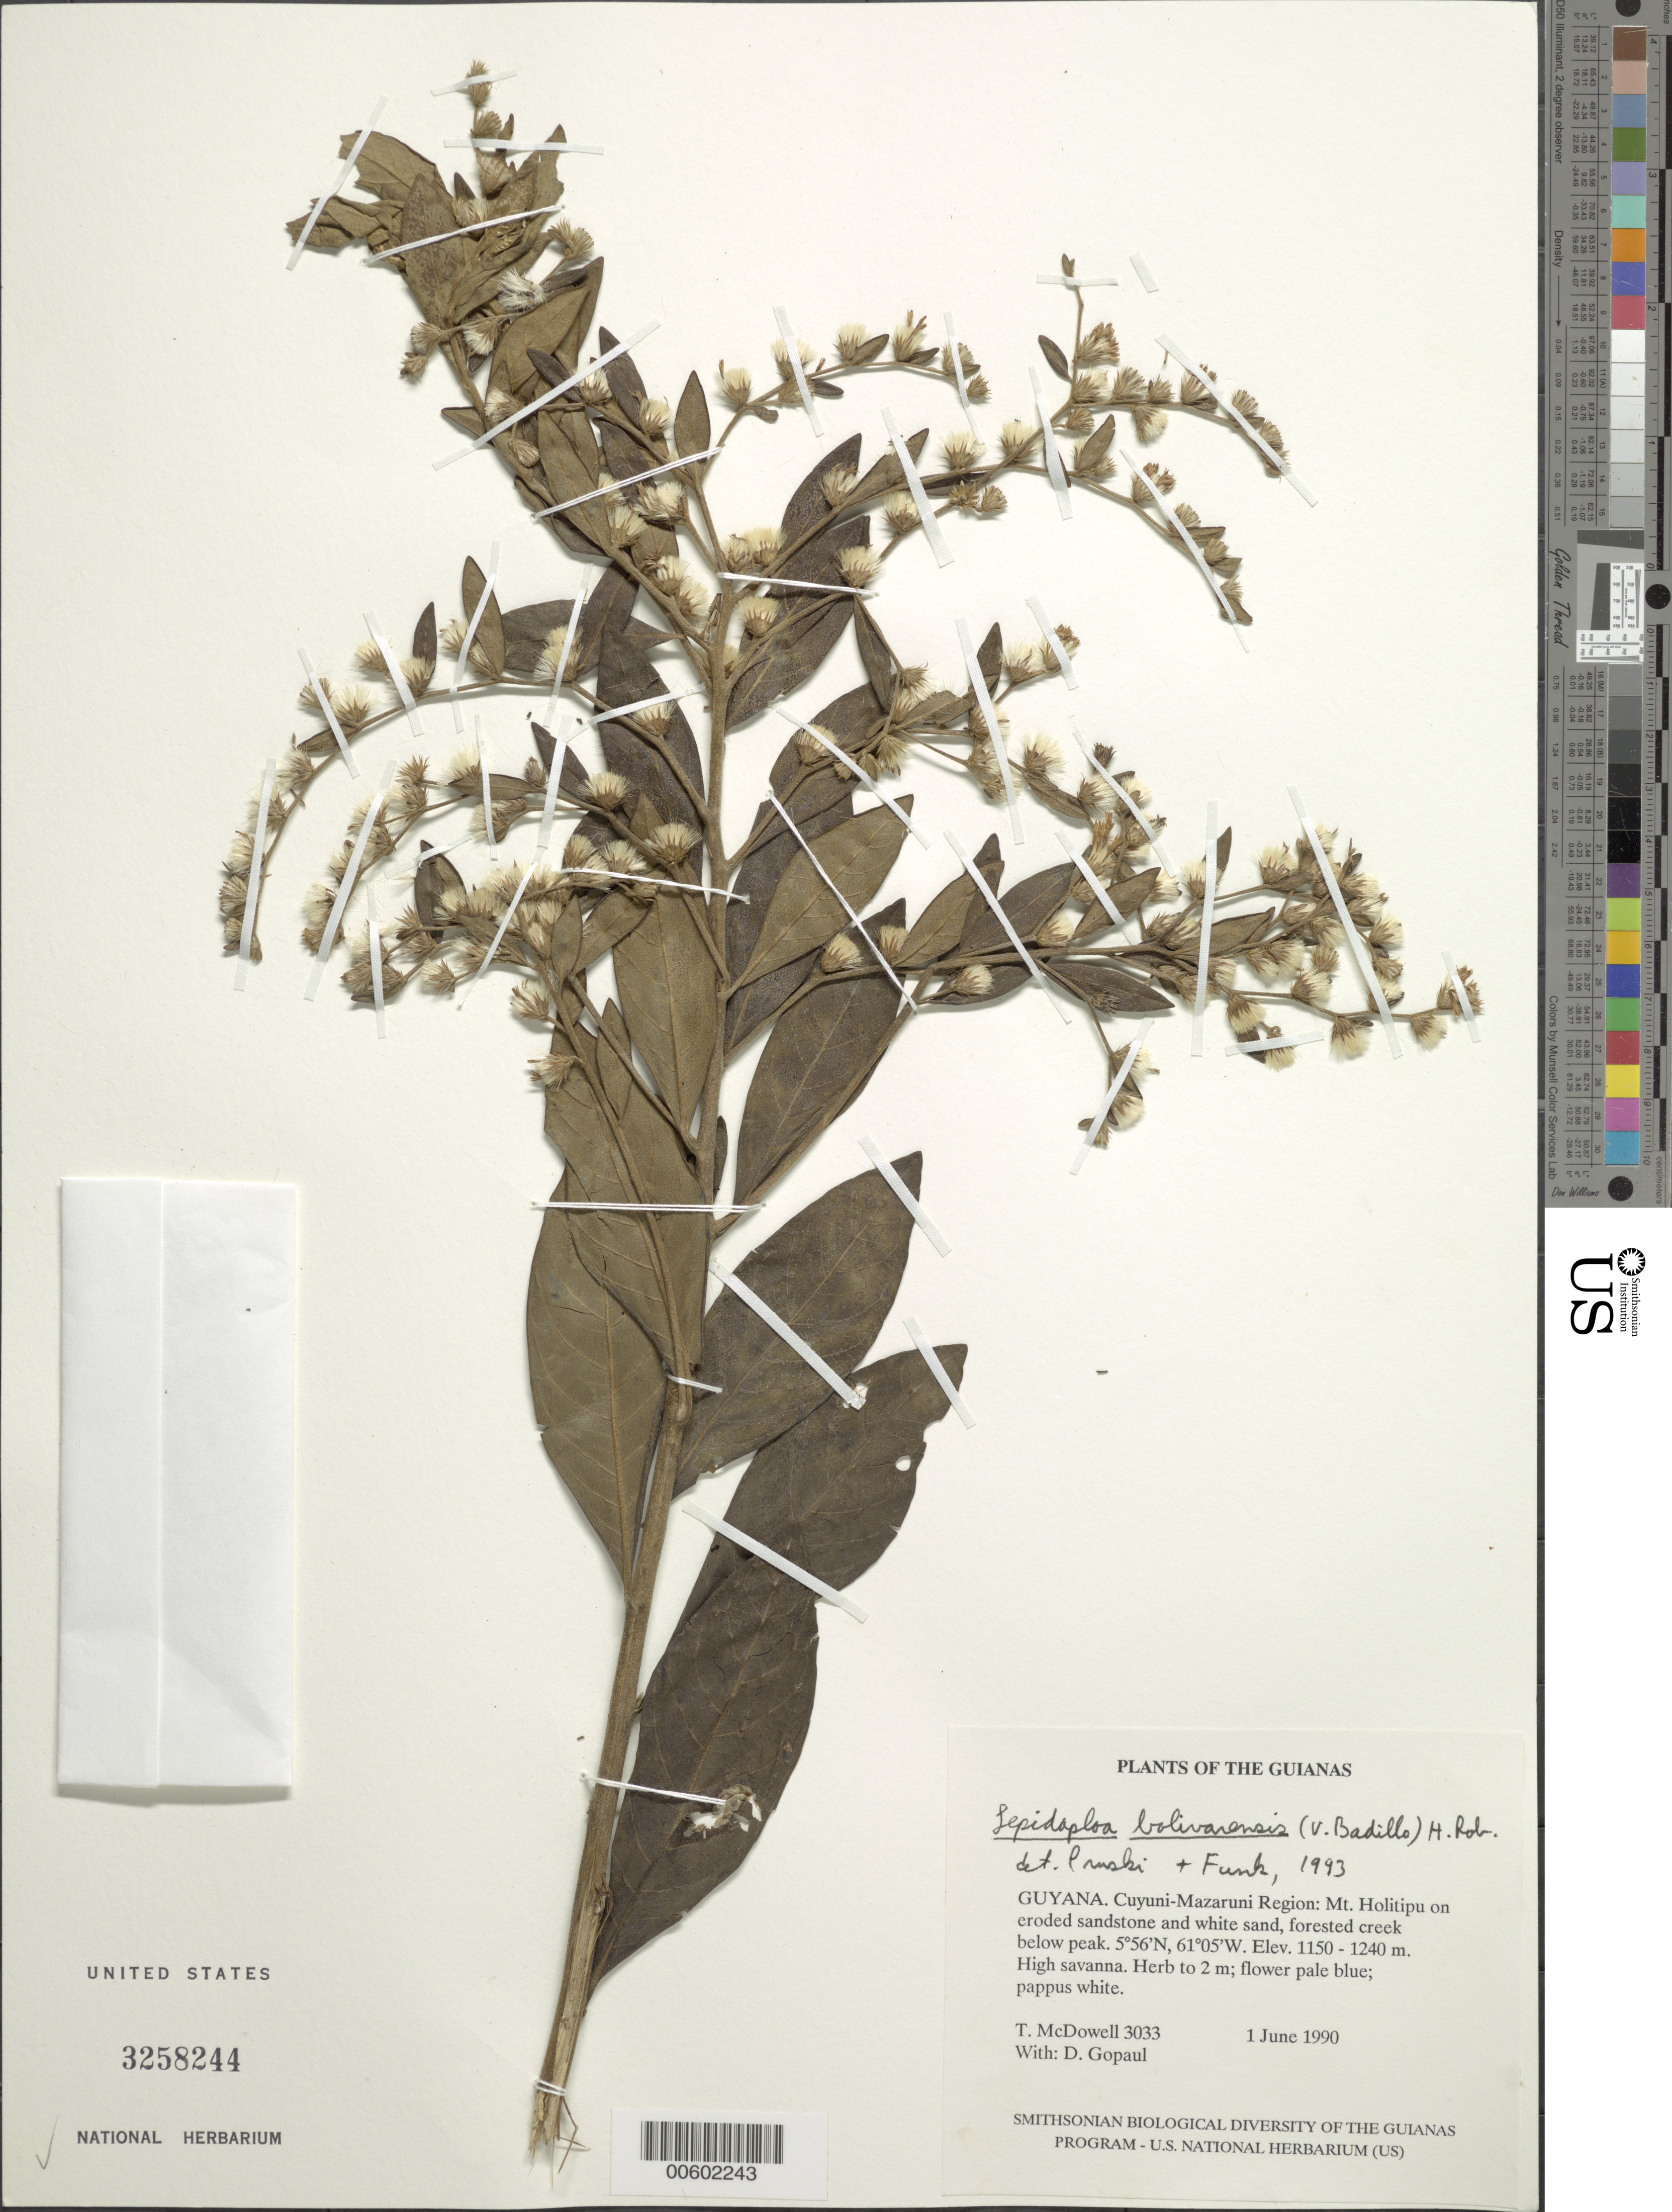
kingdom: Plantae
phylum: Tracheophyta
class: Magnoliopsida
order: Asterales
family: Asteraceae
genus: Lepidaploa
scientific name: Lepidaploa bolivarensis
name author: (V.M. Badillo) H. Rob.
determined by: Pruski, J. F.; Funk, V. A.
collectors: T. McDowell, D. Hughs & D. Gopaul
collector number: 3033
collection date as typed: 1 June 1990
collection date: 1990-06-01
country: Guyana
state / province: Cuyuni-Mazaruni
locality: Mt. Holitipu camp, below peak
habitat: Forested creek, high savanna. Eroded sandstone and white sand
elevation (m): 1150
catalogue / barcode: US 3258244